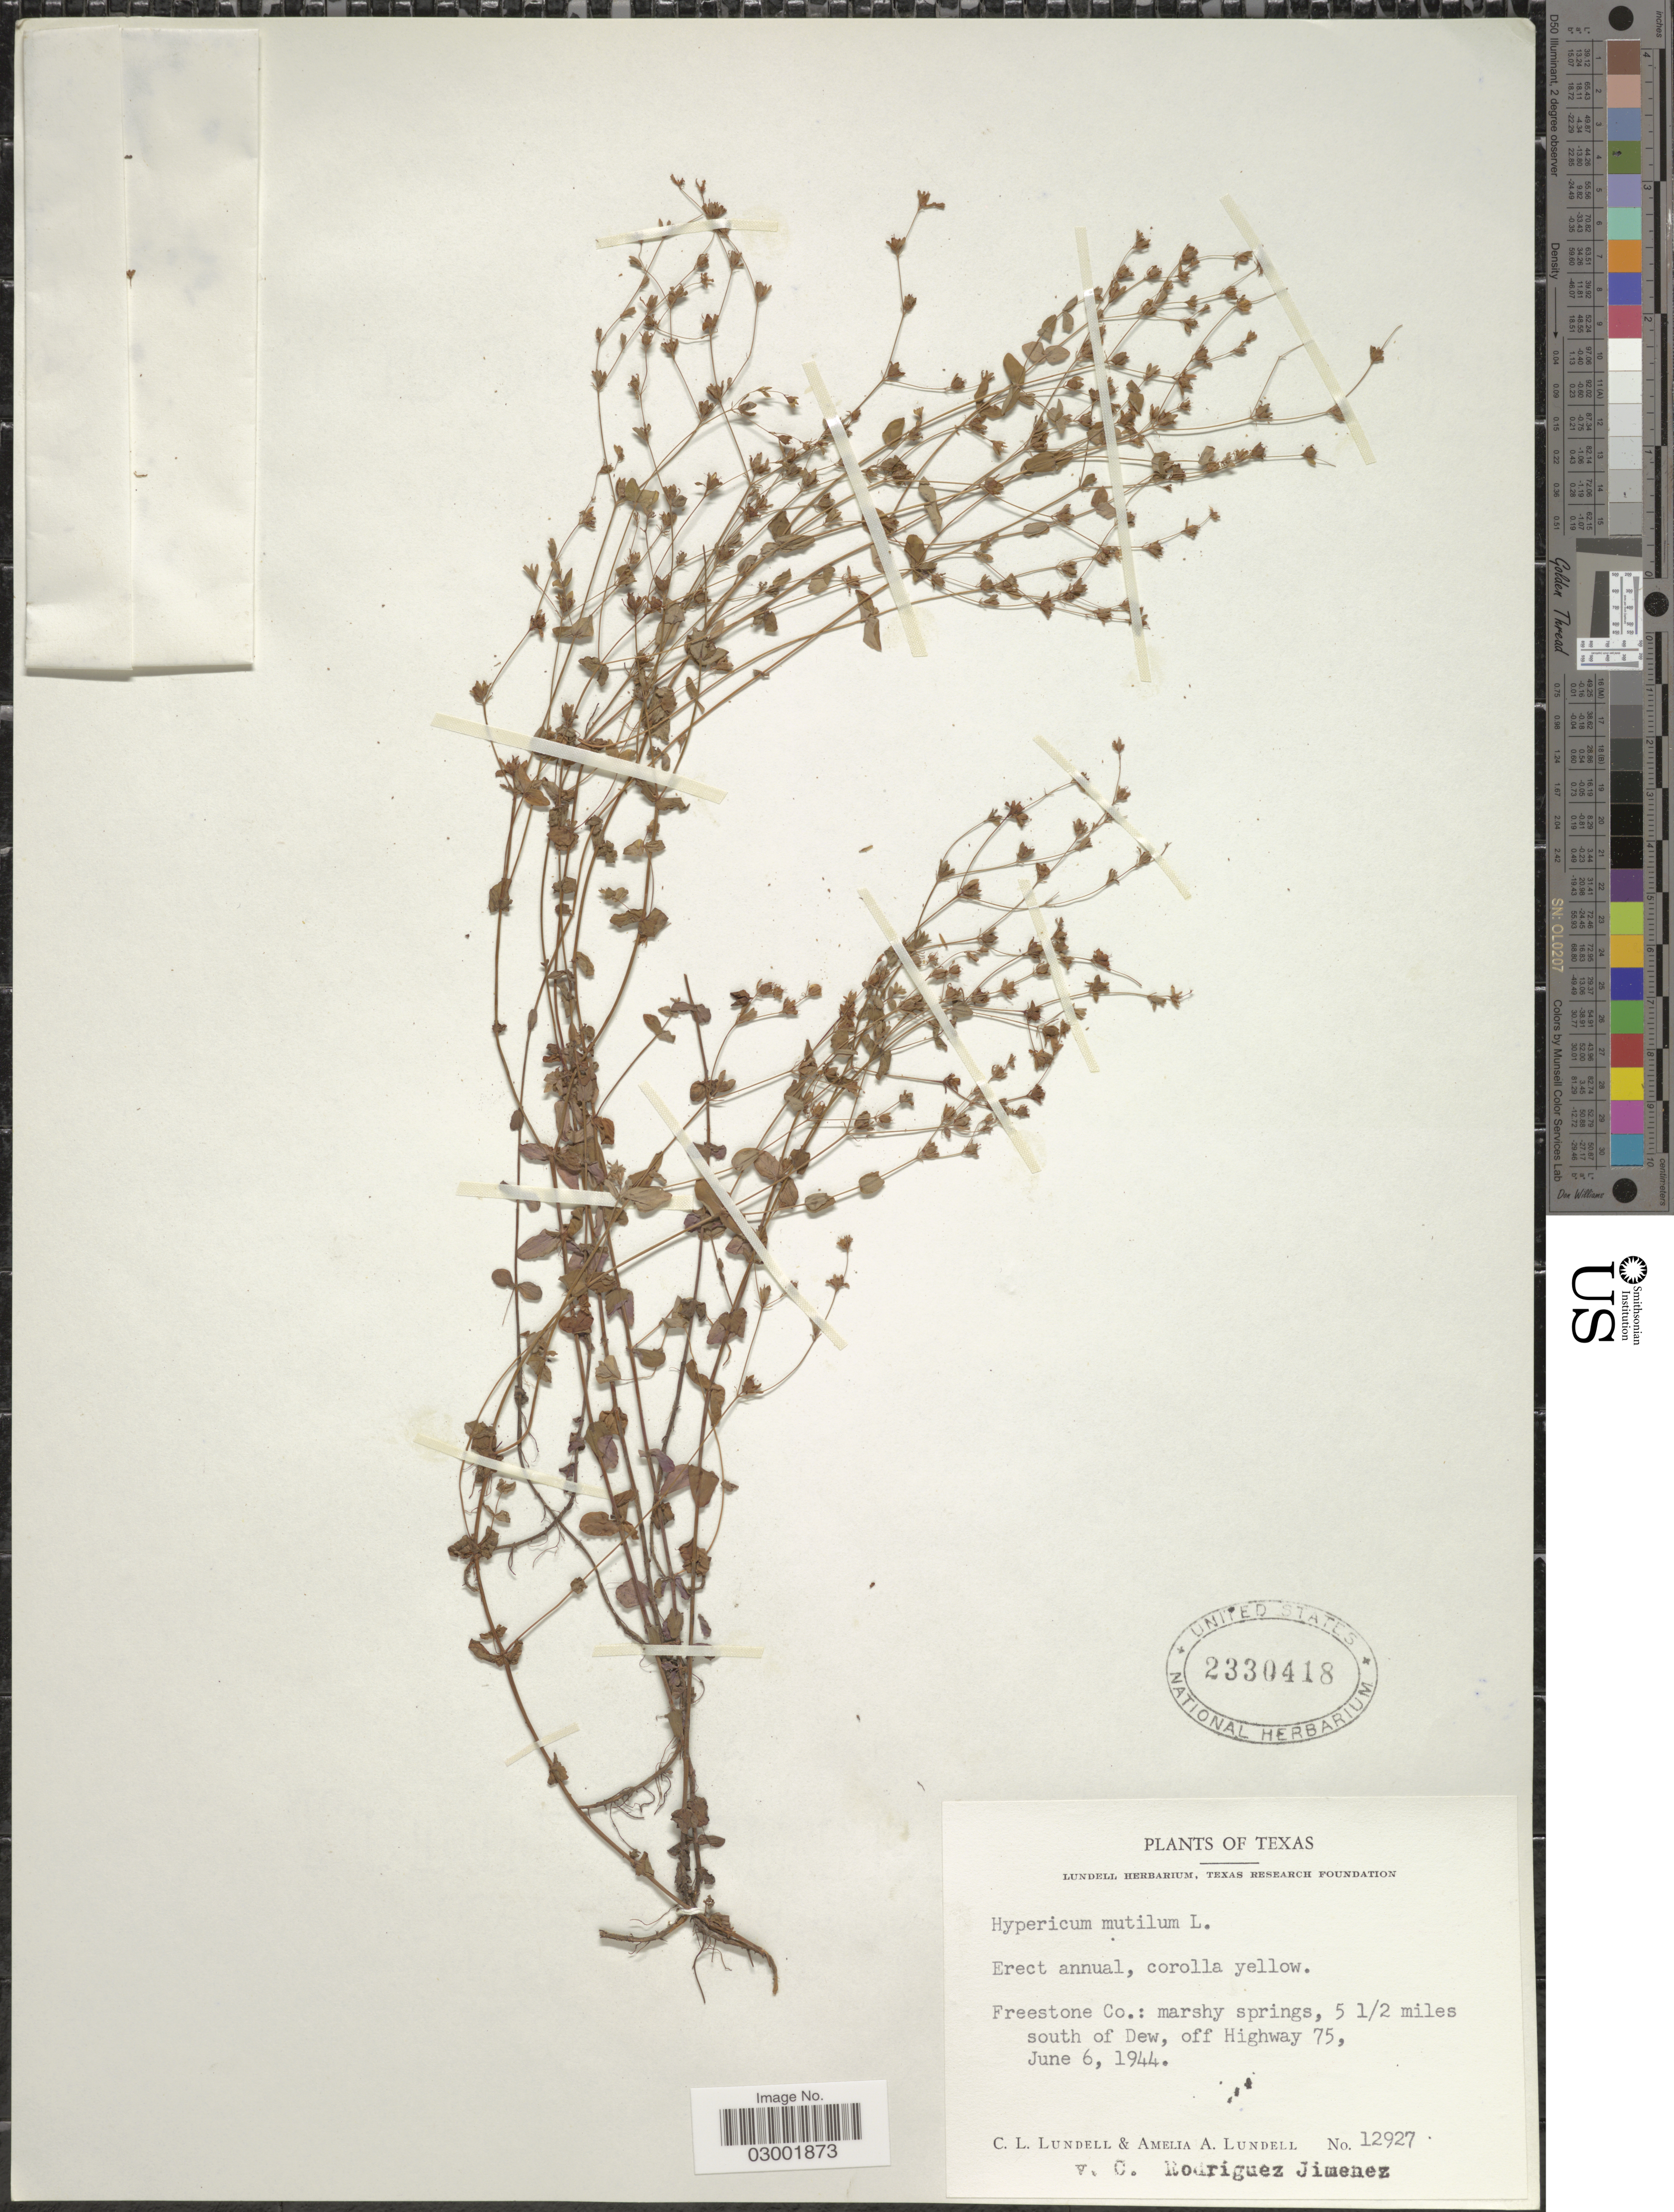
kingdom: Plantae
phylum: Tracheophyta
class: Magnoliopsida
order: Malpighiales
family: Hypericaceae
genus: Hypericum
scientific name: Hypericum mutilum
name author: L.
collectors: C. L. Lundell, A. A. Lundell & v. C. Rodríguez Jiménez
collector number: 12927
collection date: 1944-06-06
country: United States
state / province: Texas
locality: Freestone Co.: 5 ½ miles south of Dew, off Highway 75.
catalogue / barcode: US 2330418